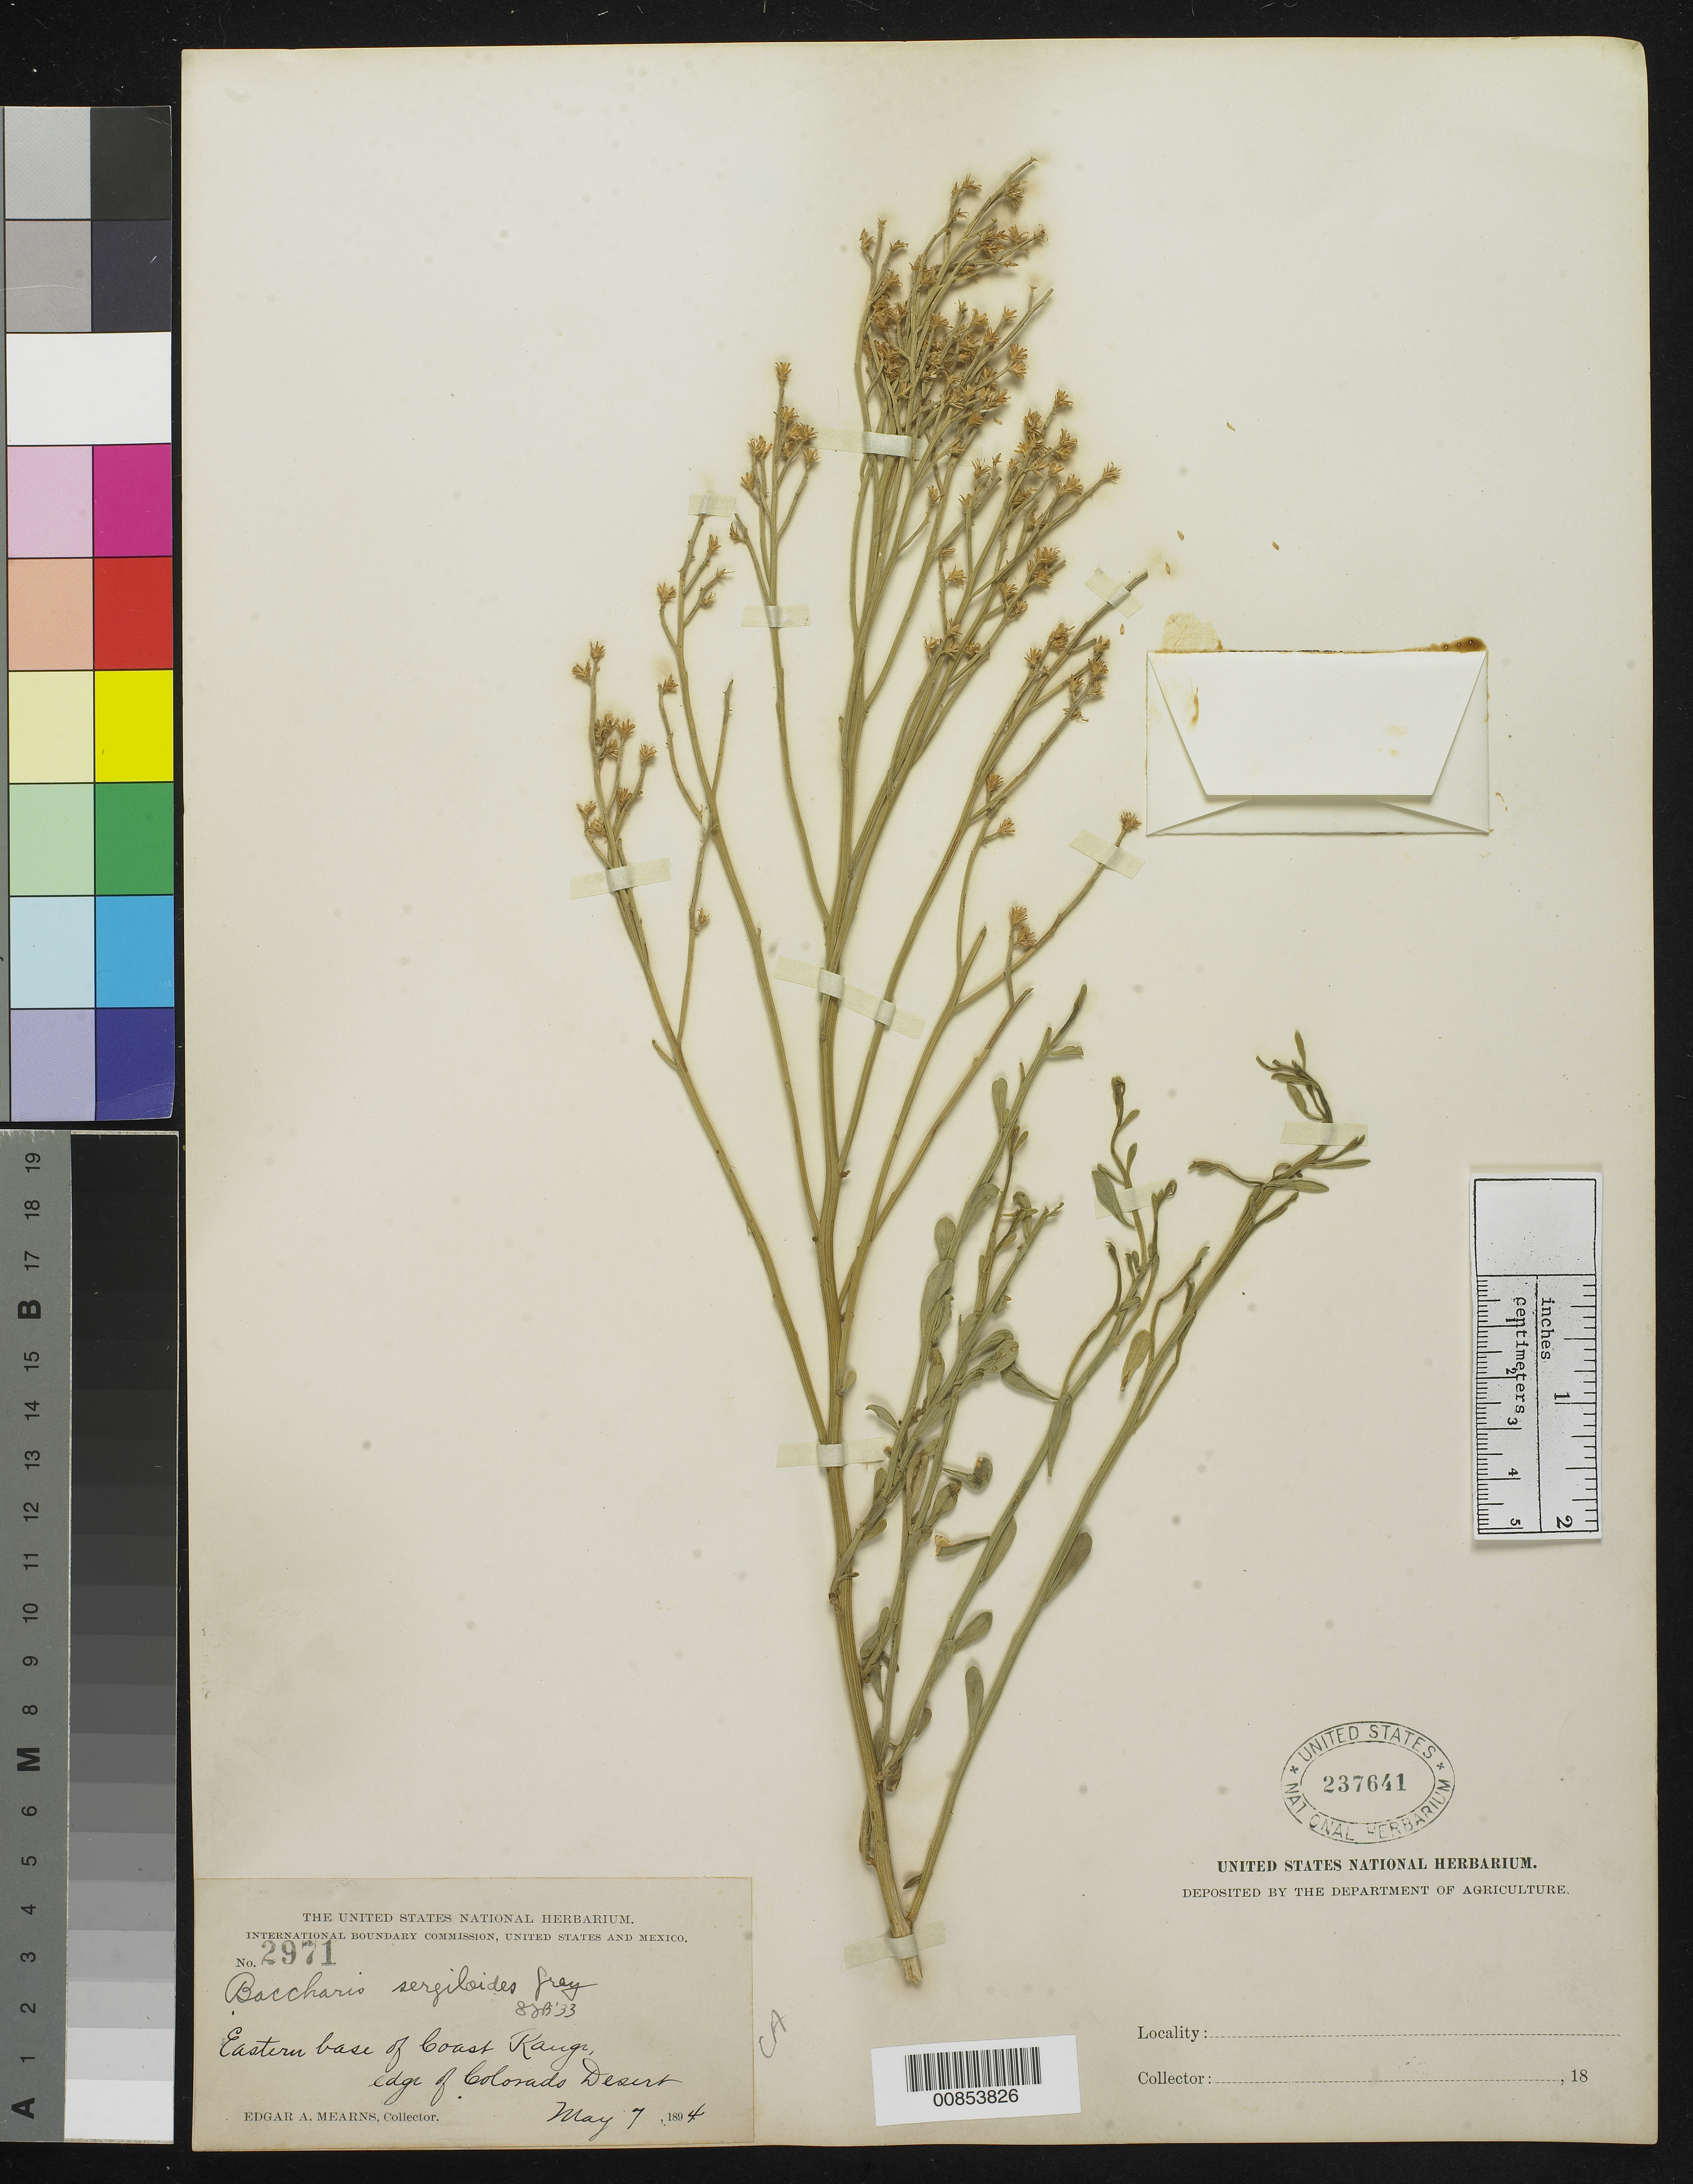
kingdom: Plantae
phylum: Tracheophyta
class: Magnoliopsida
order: Asterales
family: Asteraceae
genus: Baccharis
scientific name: Baccharis sergiloides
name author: A. Gray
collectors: E. A. Mearns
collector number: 2971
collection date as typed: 07 May 1894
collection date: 1894-05-07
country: United States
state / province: California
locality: Eastern base of Coast Range, edge of Colorado Desert.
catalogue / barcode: US 237641